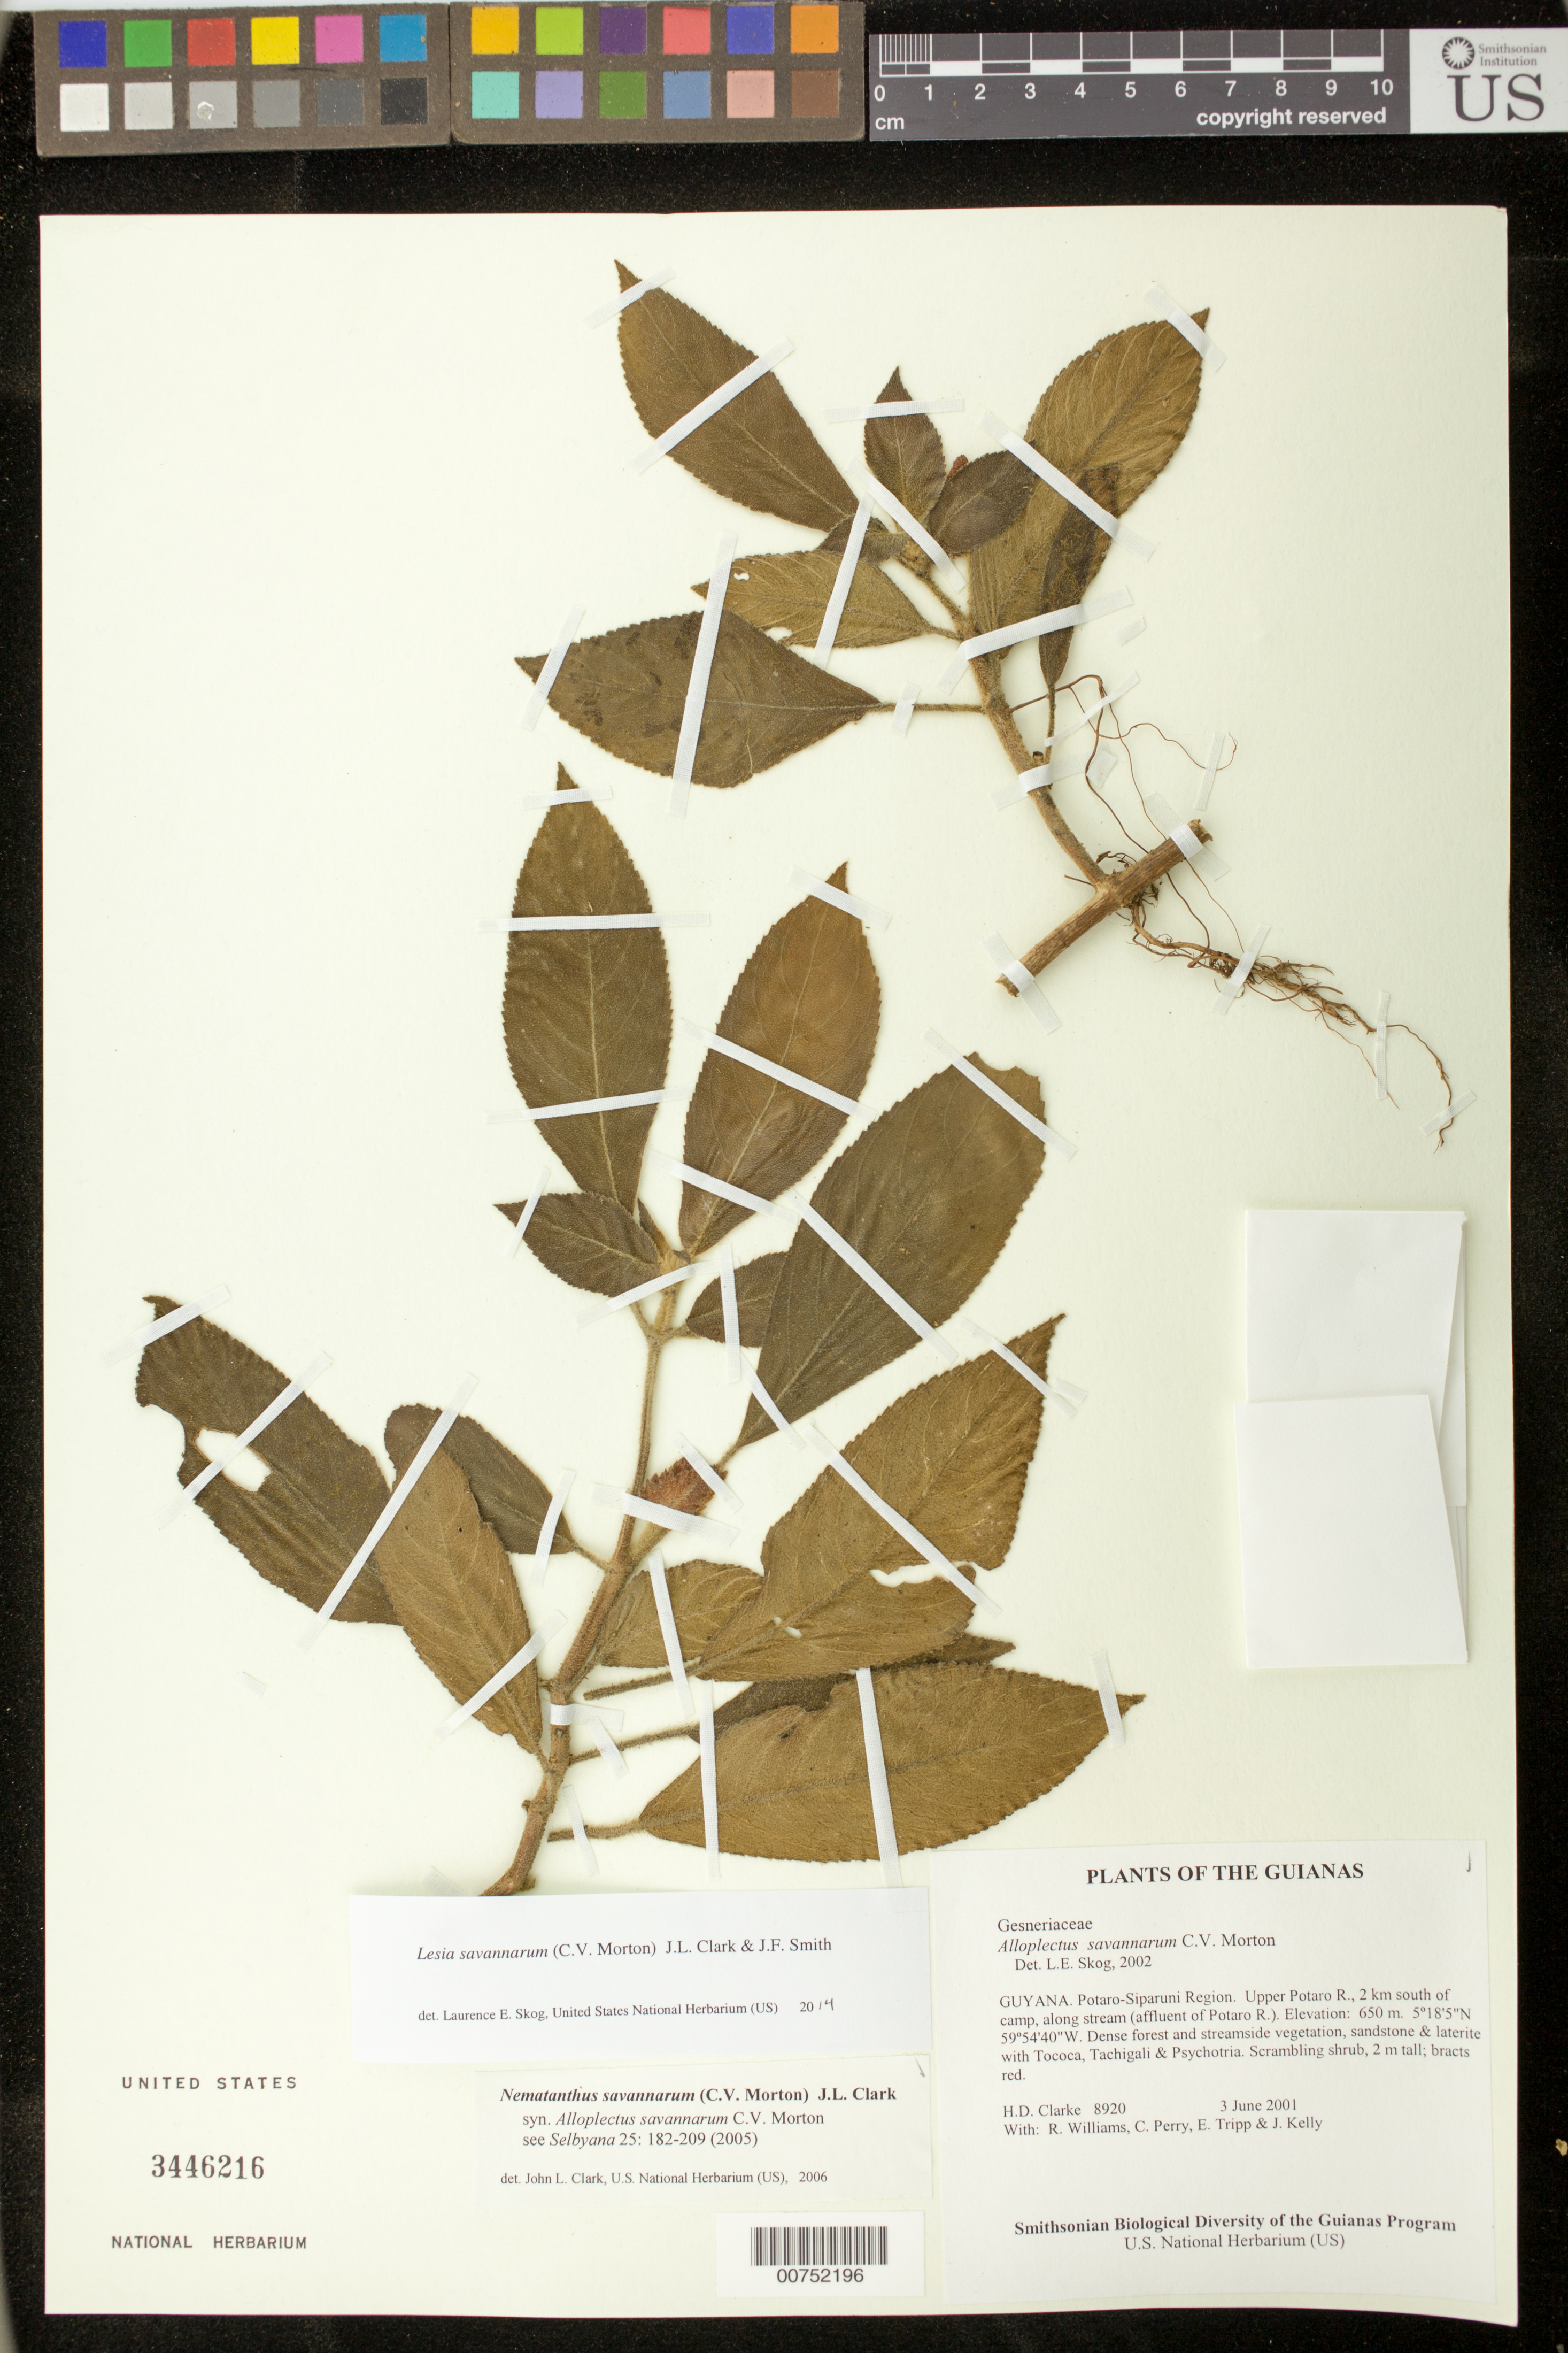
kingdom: Plantae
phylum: Tracheophyta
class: Magnoliopsida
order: Lamiales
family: Gesneriaceae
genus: Lesia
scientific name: Lesia savannarum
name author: (C.V. Morton) J.L. Clark & J.F. Sm.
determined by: Skog, Laurence E.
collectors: H. D. Clarke, R. Williams, C. Perry, E. Tripp & J. Kelly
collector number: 8920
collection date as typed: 03 Jun 2001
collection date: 2001-06-03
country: Guyana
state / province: Potaro-Siparuni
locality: Upper Potaro R., 2 km south of camp, along stream (affluent of Potaro R.)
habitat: Dense forest and streamside vegetation, sandstone & laterite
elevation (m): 650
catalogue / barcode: US 3446216